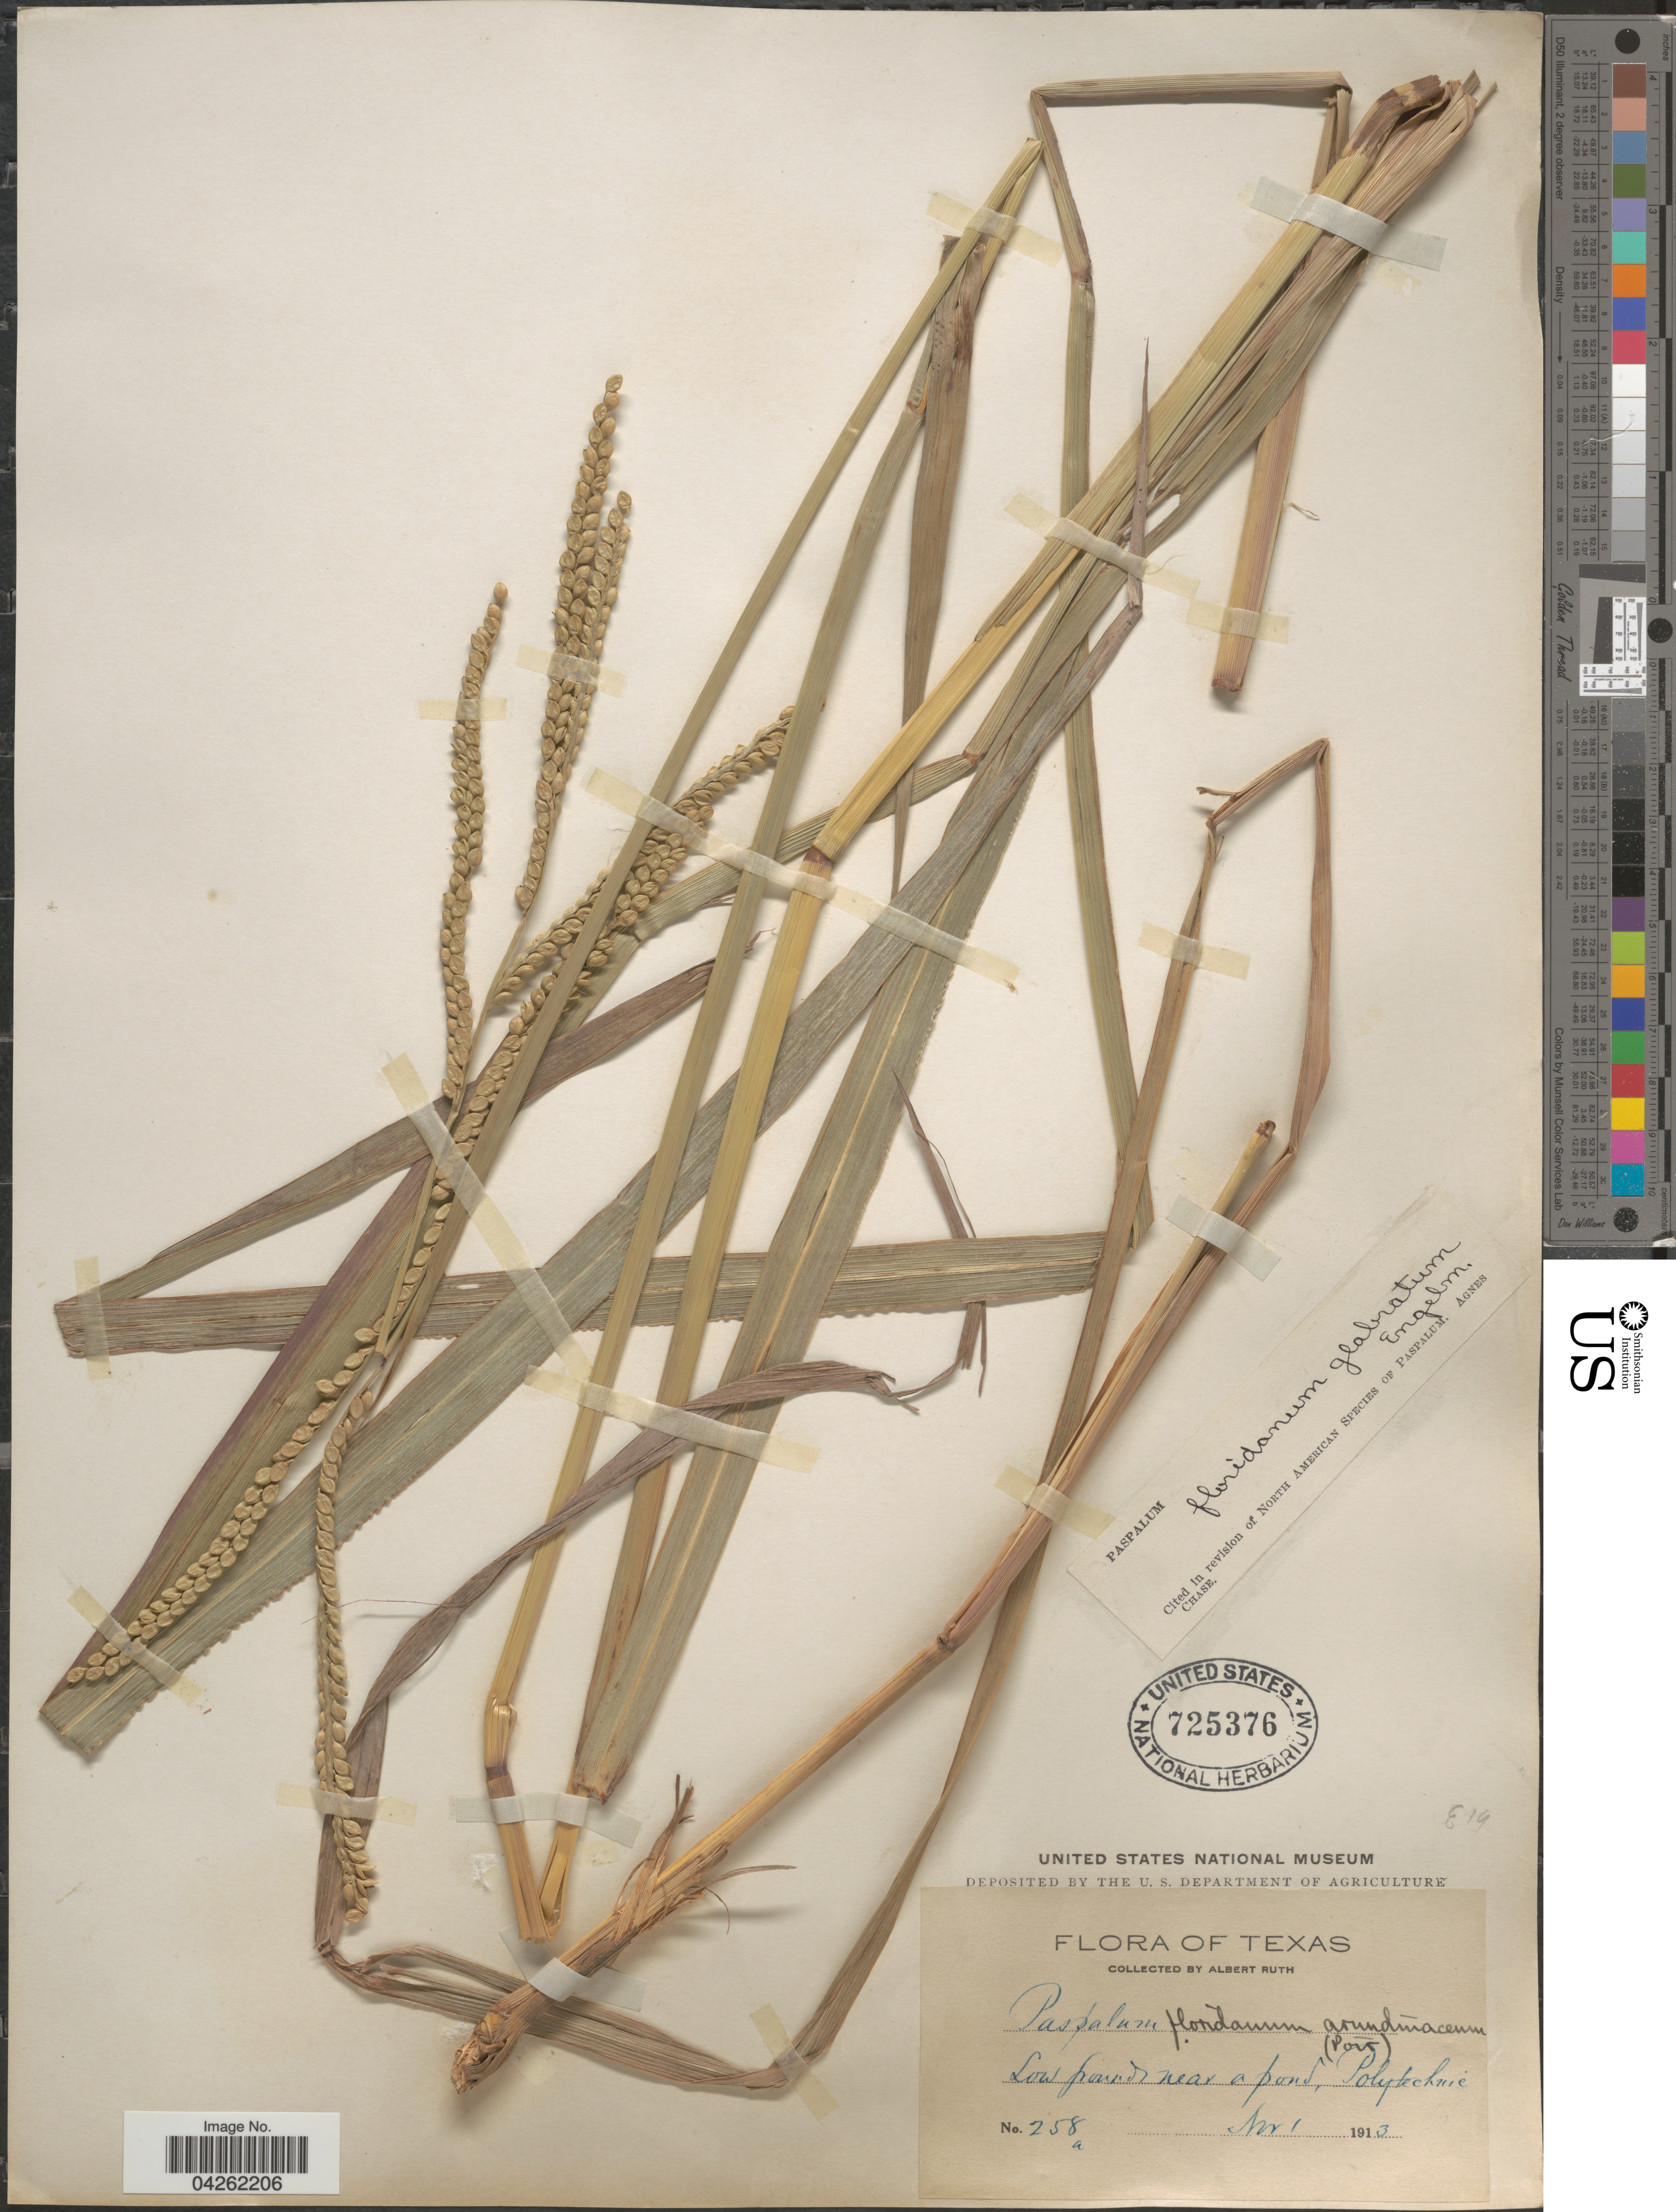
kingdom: Plantae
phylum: Tracheophyta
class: Liliopsida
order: Poales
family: Poaceae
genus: Paspalum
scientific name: Paspalum floridanum var. glabratum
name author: Engelm. ex Vasey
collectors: A. Ruth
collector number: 258a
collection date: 1913-11-01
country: United States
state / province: Texas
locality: Low grounds near a pond, Polytechnic.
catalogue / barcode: US 725376